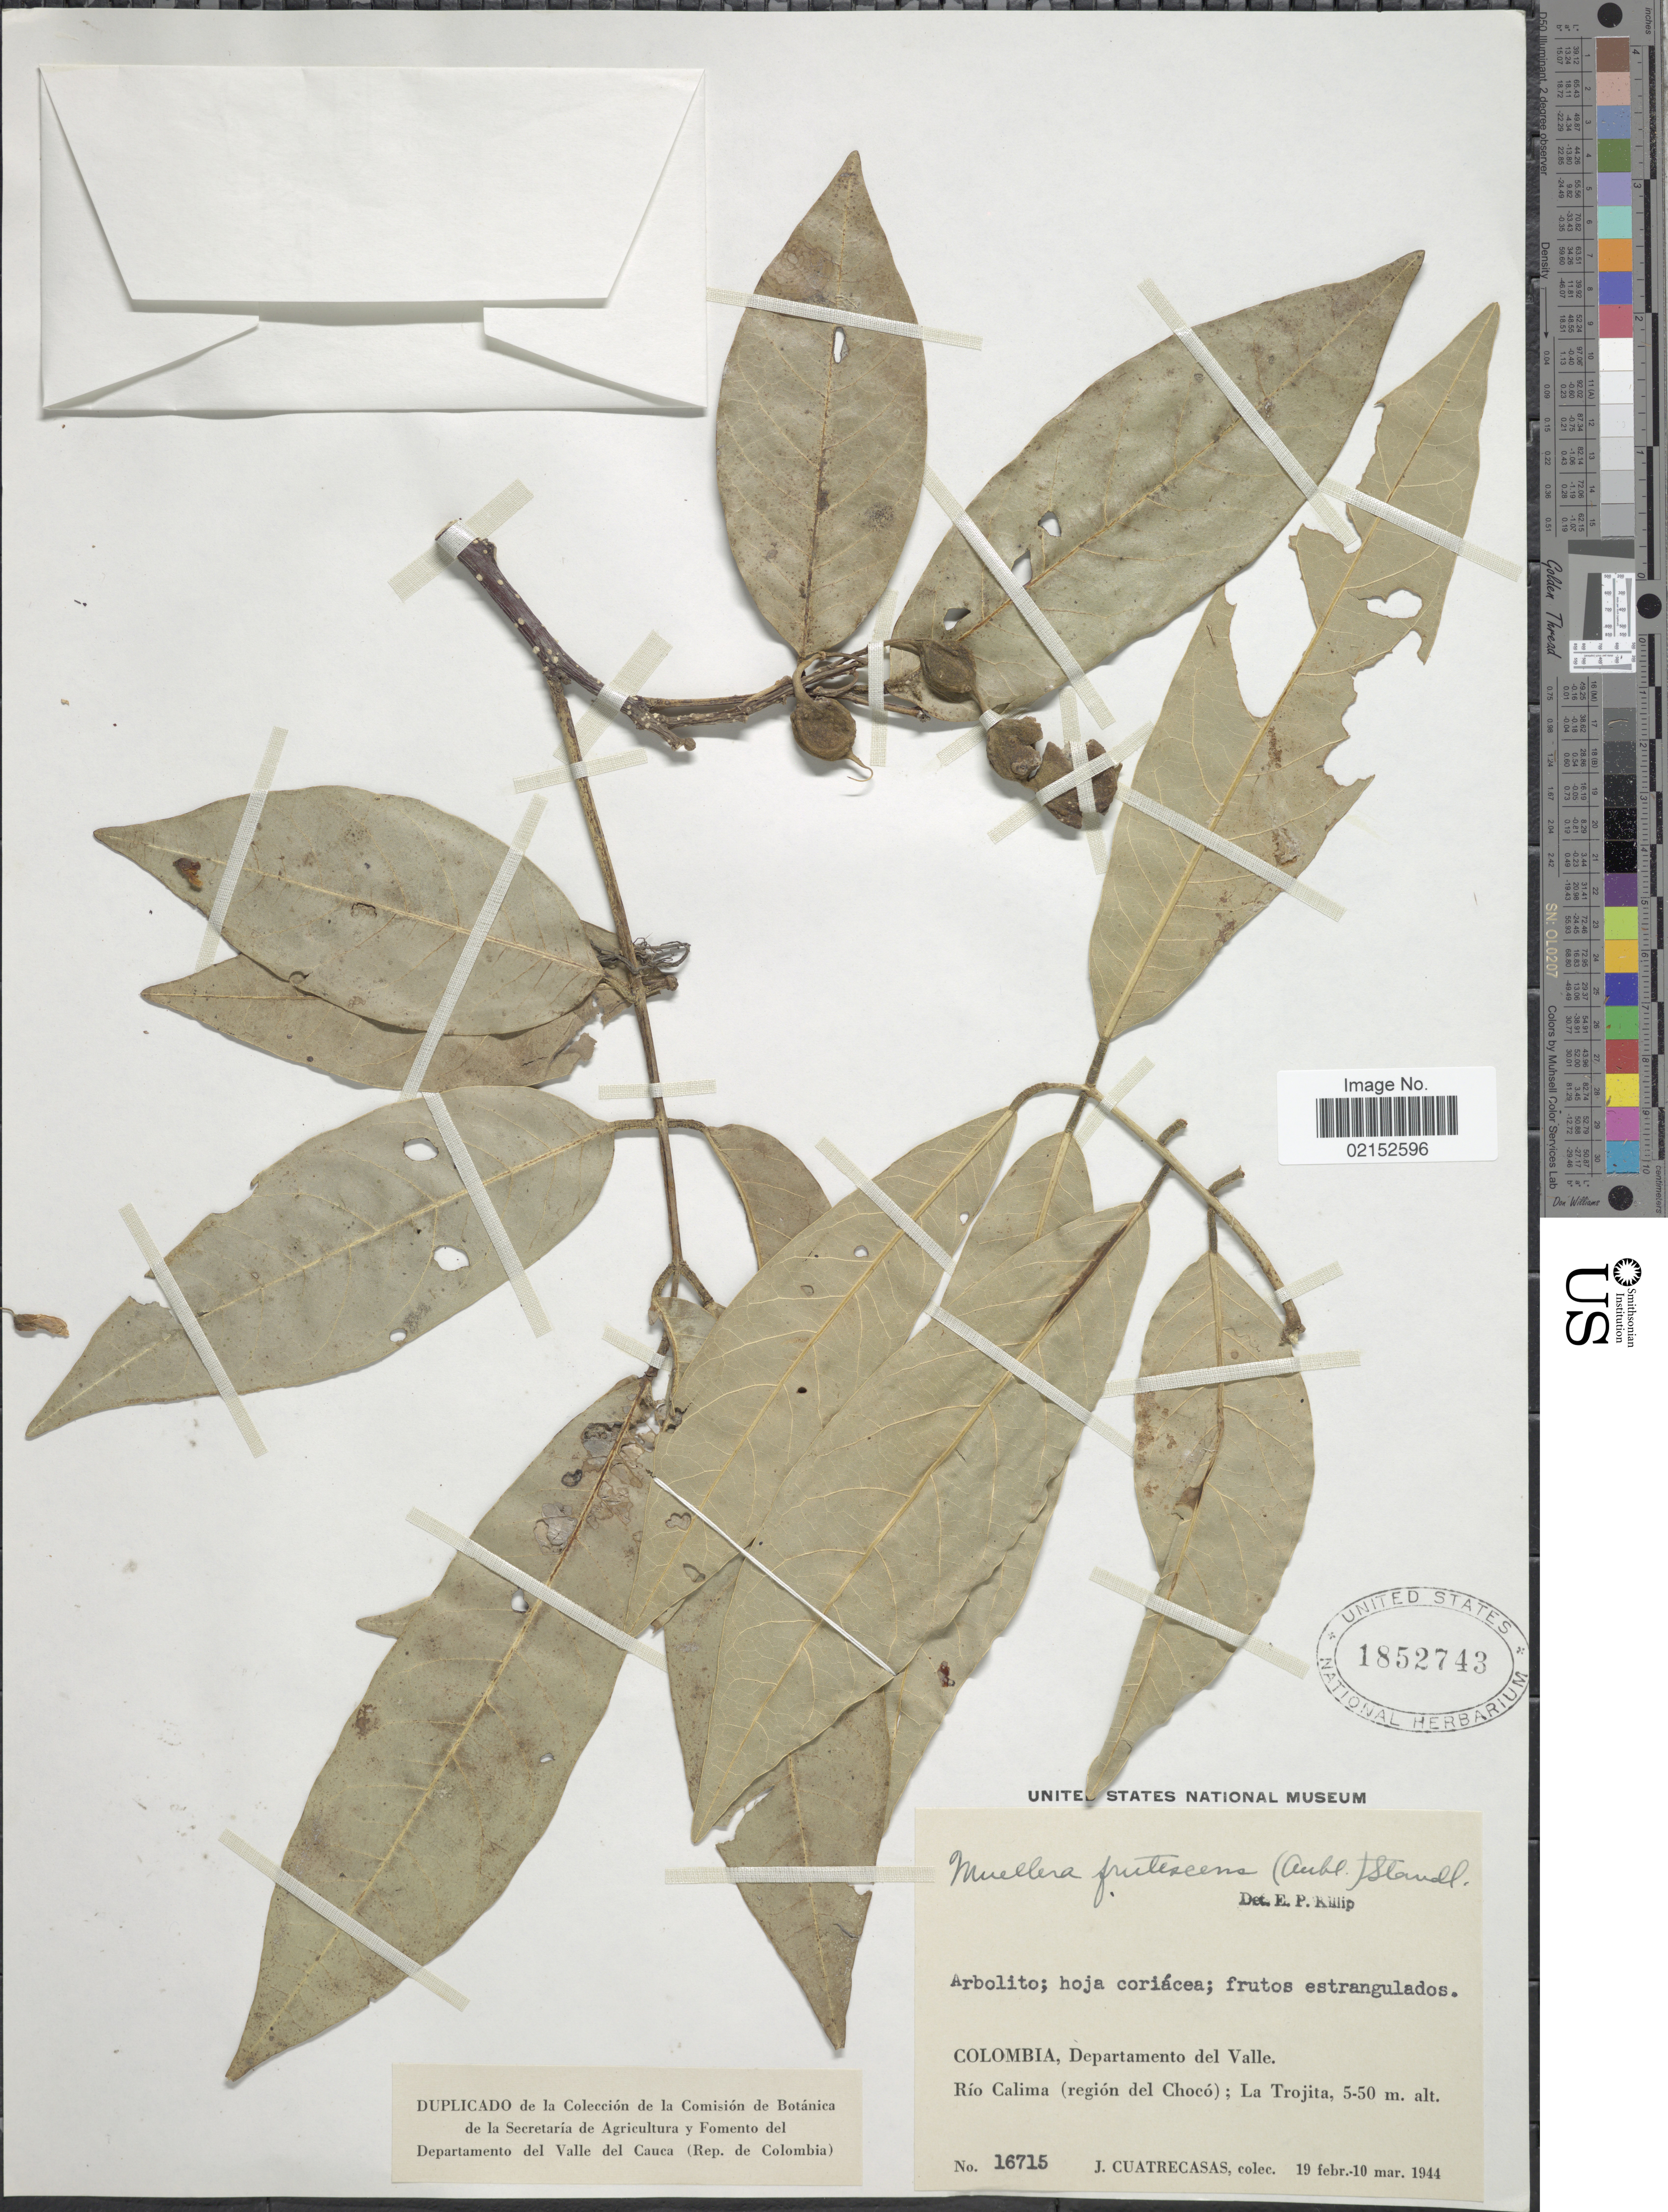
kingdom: Plantae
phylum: Tracheophyta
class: Magnoliopsida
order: Fabales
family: Fabaceae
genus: Muellera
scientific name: Muellera frutescens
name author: (Aubl.) Standl.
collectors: J. Cuatrecasas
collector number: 16715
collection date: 1944-02-19/1944-03-10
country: Colombia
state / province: Valle del Cauca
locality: Departamento del Valle. Rio Calima (region del Choco); La Trojita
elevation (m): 5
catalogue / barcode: US 1852743